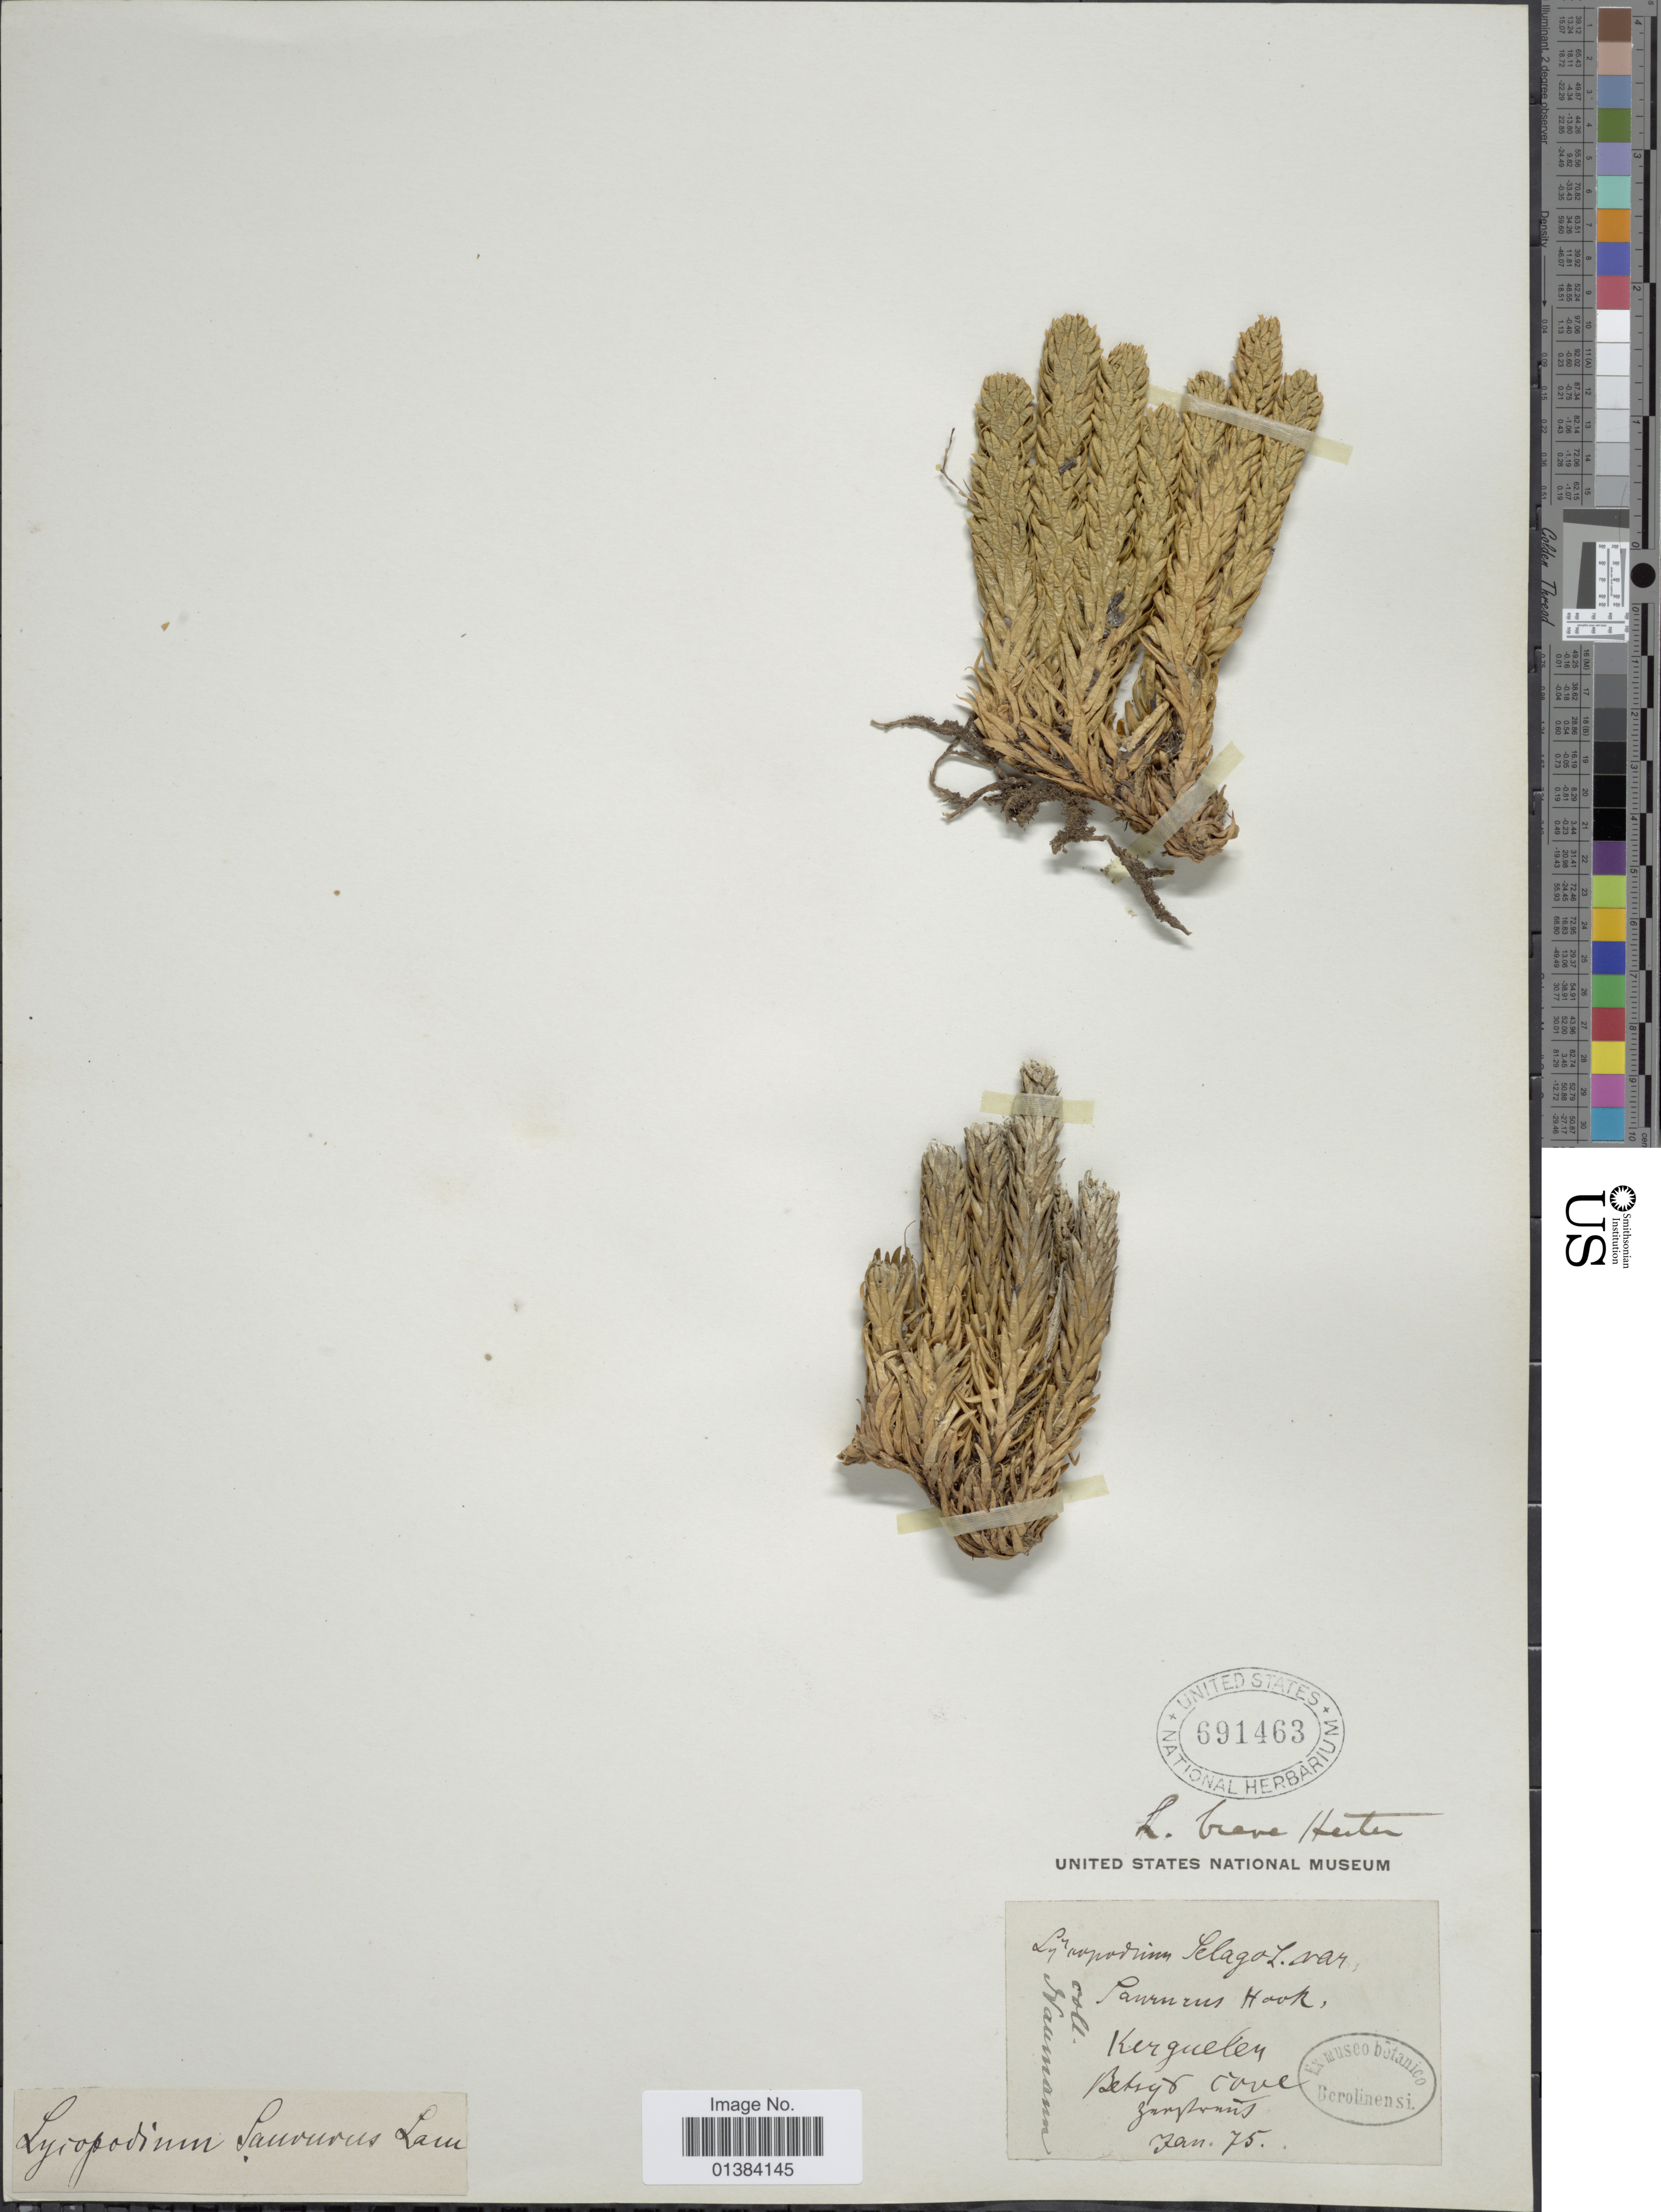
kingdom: Plantae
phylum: Tracheophyta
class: Lycopodiopsida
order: Lycopodiales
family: Lycopodiaceae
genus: Phlegmariurus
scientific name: Phlegmariurus saururus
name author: (Lam.) B. Øllg.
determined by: Field, A. R.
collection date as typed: Transcribed d/m/y: /1/75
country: Sub-Antarctic Islands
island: Kerguelen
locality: Kerguelen Betsy Cove [illegible text].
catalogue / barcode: US 691463